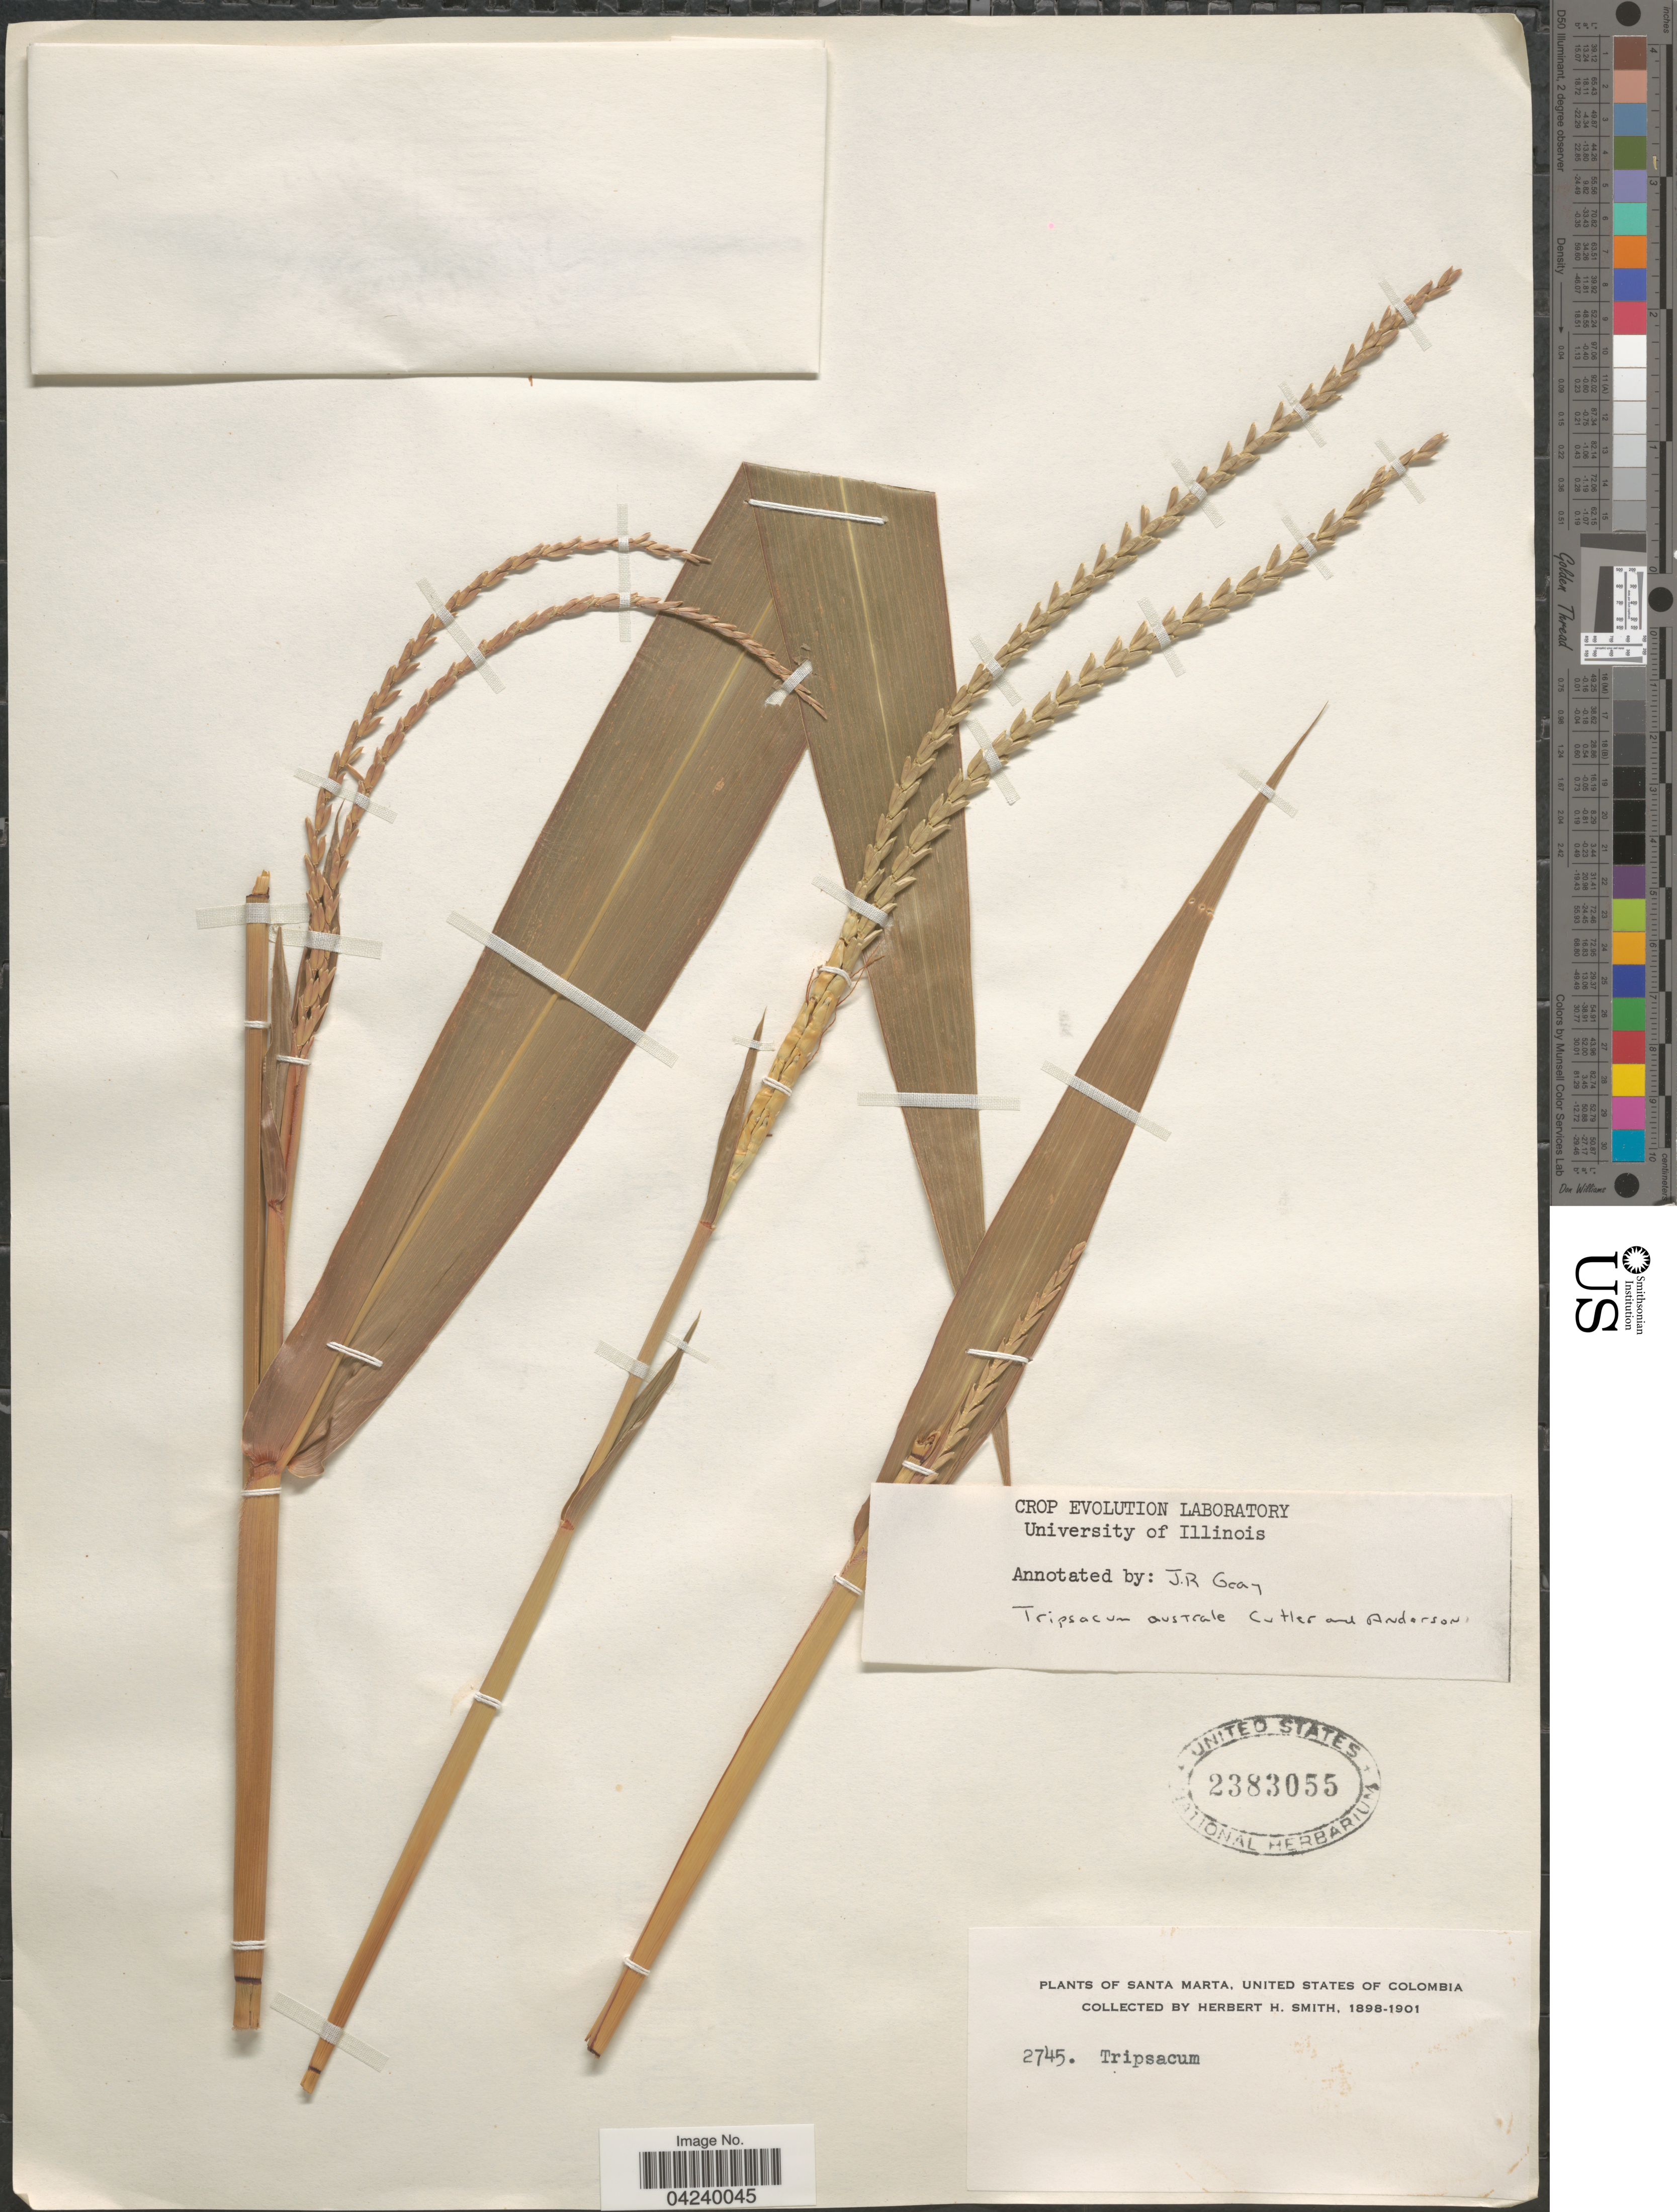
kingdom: Plantae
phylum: Tracheophyta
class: Liliopsida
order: Poales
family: Poaceae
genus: Tripsacum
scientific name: Tripsacum australe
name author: H.C. Cutler & E.S. Anderson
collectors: Herbert H. Smith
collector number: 2745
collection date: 1898/1901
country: Colombia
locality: Santa Marta, United States of Colombia.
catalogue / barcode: US 2383055